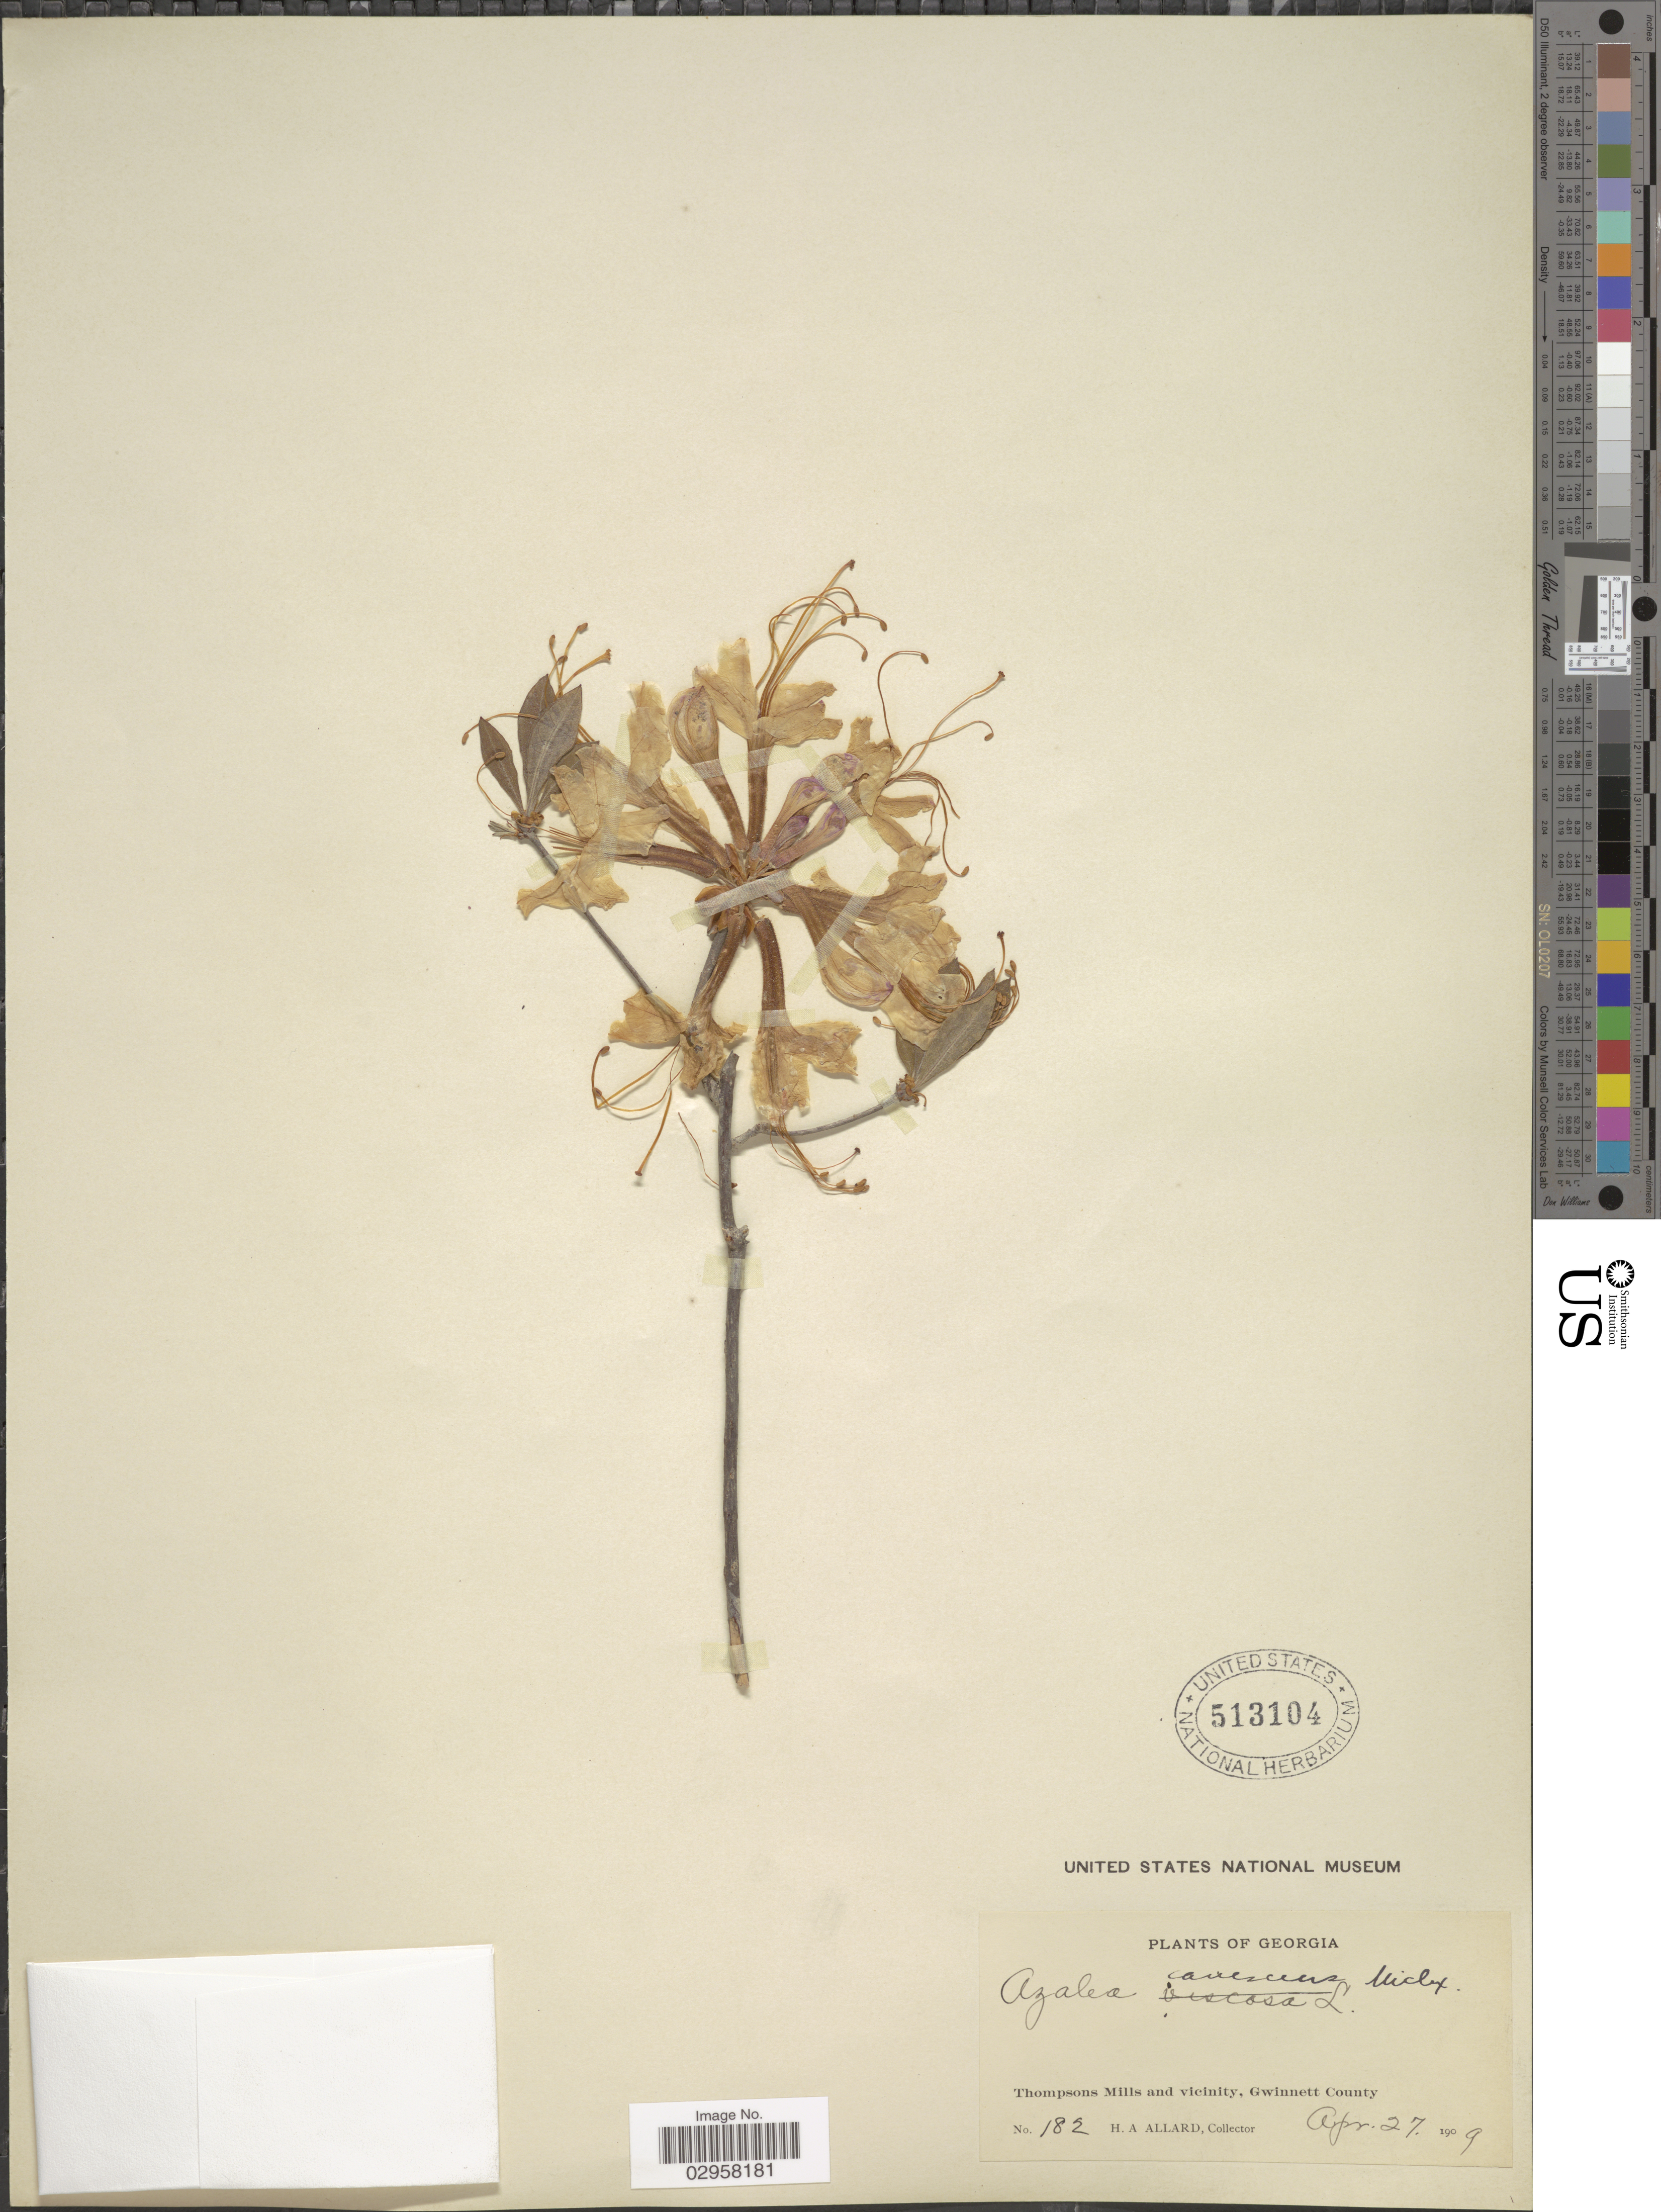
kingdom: Plantae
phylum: Tracheophyta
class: Magnoliopsida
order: Ericales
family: Ericaceae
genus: Rhododendron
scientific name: Rhododendron canescens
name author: (Michx.) Sweet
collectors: H. A. Allard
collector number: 182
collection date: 1909-04-27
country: United States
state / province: Georgia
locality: Thompsons Mills and vicinity, Gwinnett County.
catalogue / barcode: US 513104